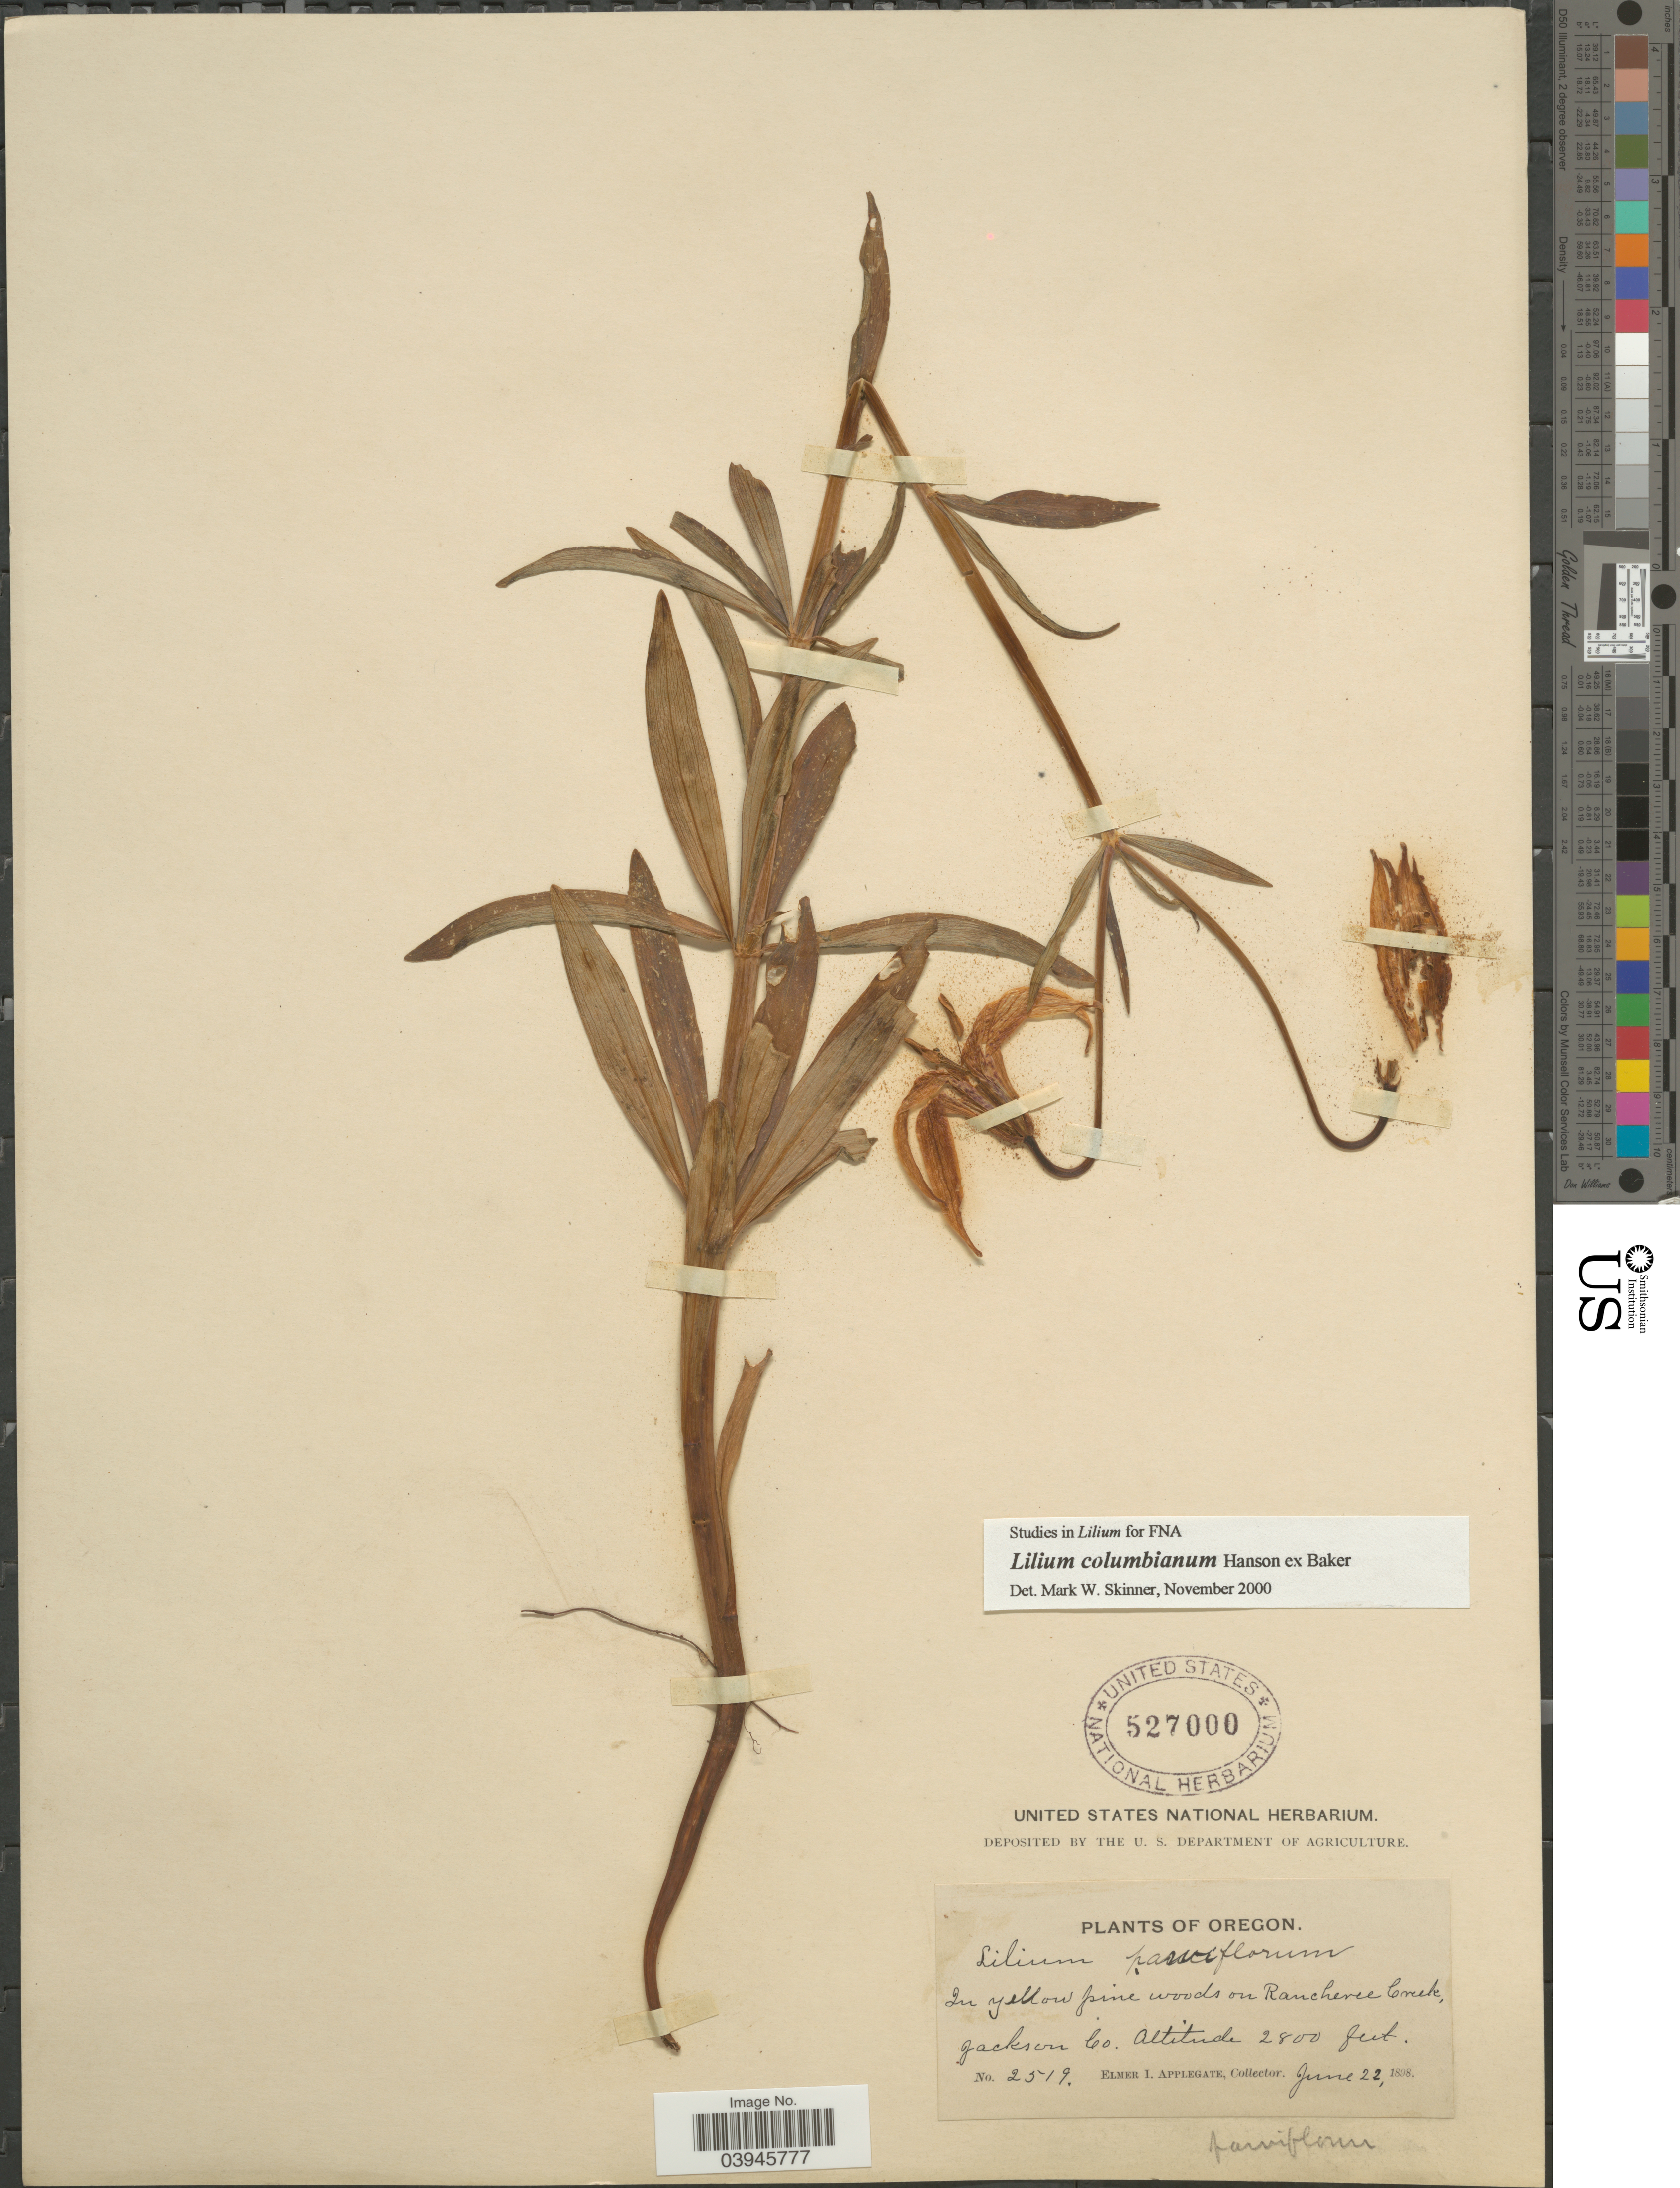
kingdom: Plantae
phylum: Tracheophyta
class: Liliopsida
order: Liliales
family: Liliaceae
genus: Lilium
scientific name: Lilium columbianum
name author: Leichtlin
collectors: E. I. Applegate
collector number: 2519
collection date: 1898-06-22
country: United States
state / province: Oregon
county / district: Jackson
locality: In yellow pine woods on Rancheree Creek, Jackson Co.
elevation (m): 853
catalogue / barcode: US 527000